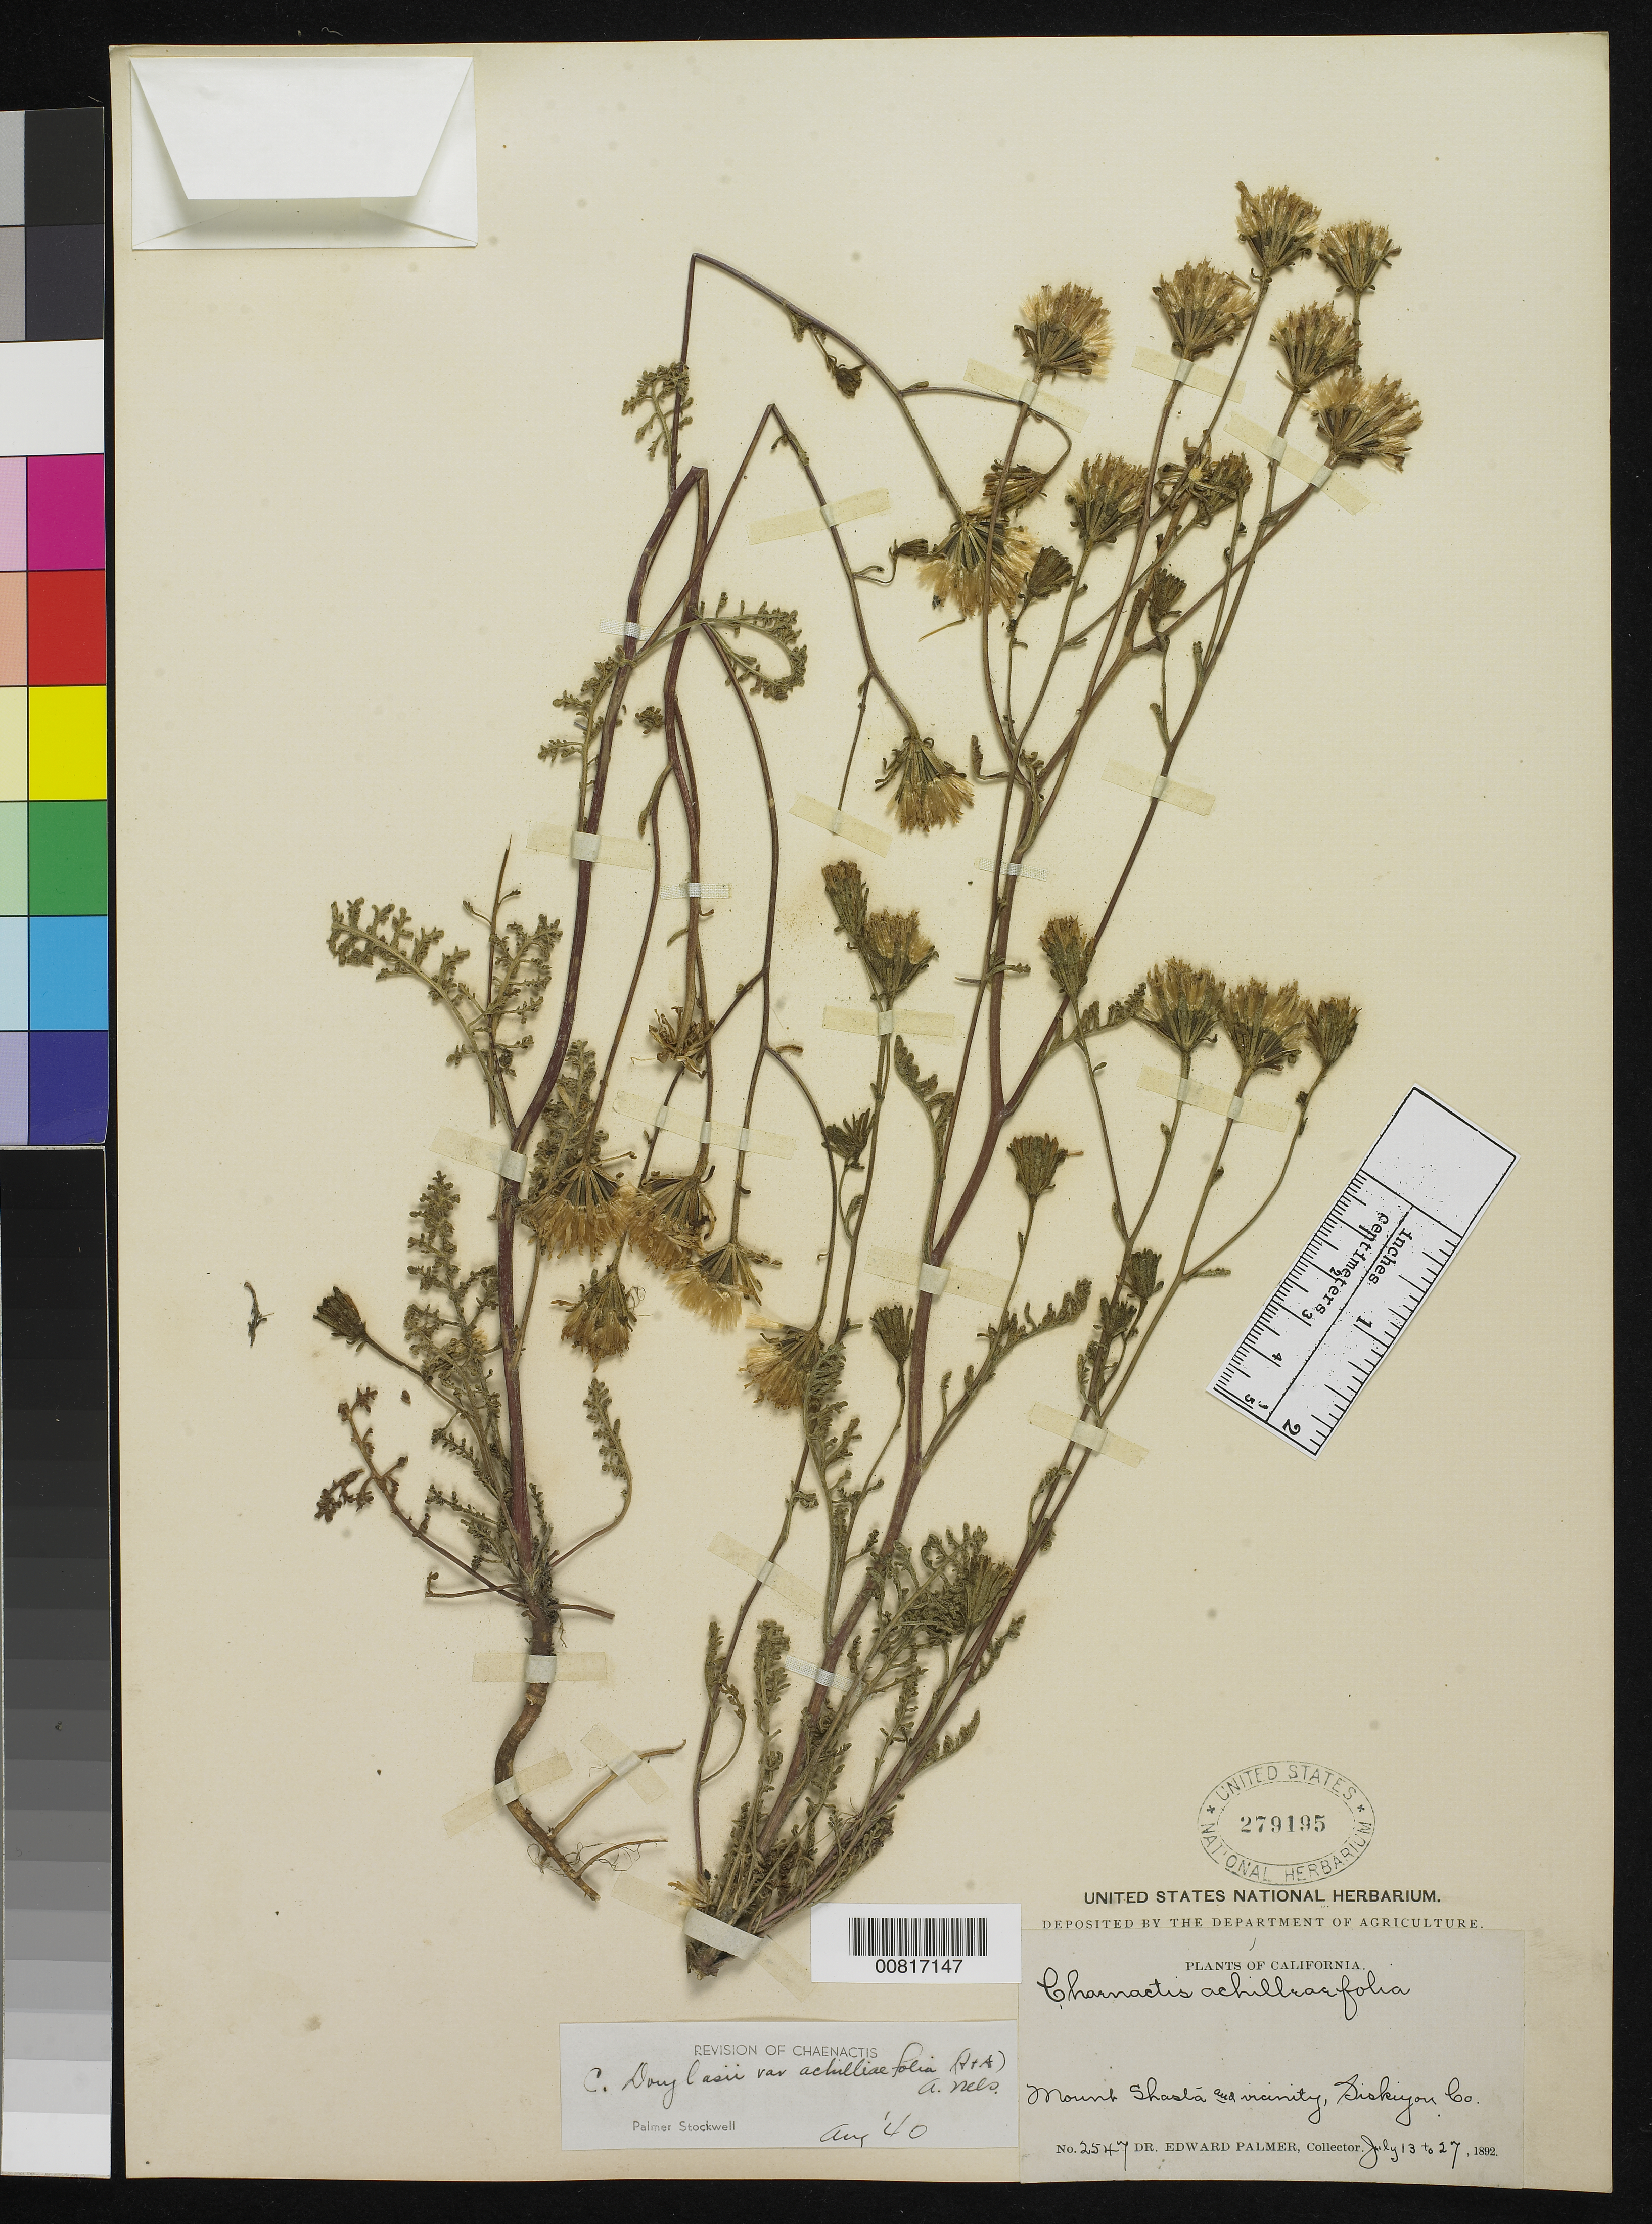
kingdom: Plantae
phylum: Tracheophyta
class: Magnoliopsida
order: Asterales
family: Asteraceae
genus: Chaenactis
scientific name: Chaenactis douglasii var. achilleaefolia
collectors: E. Palmer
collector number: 2547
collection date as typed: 13 Jul 1892 to 27 Jul 1892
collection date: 1892-07-13/1892-07-27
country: United States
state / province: California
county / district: Siskiyou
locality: Mount Shasta and vicinity, Siskiyou County, California.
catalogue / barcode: US 279195